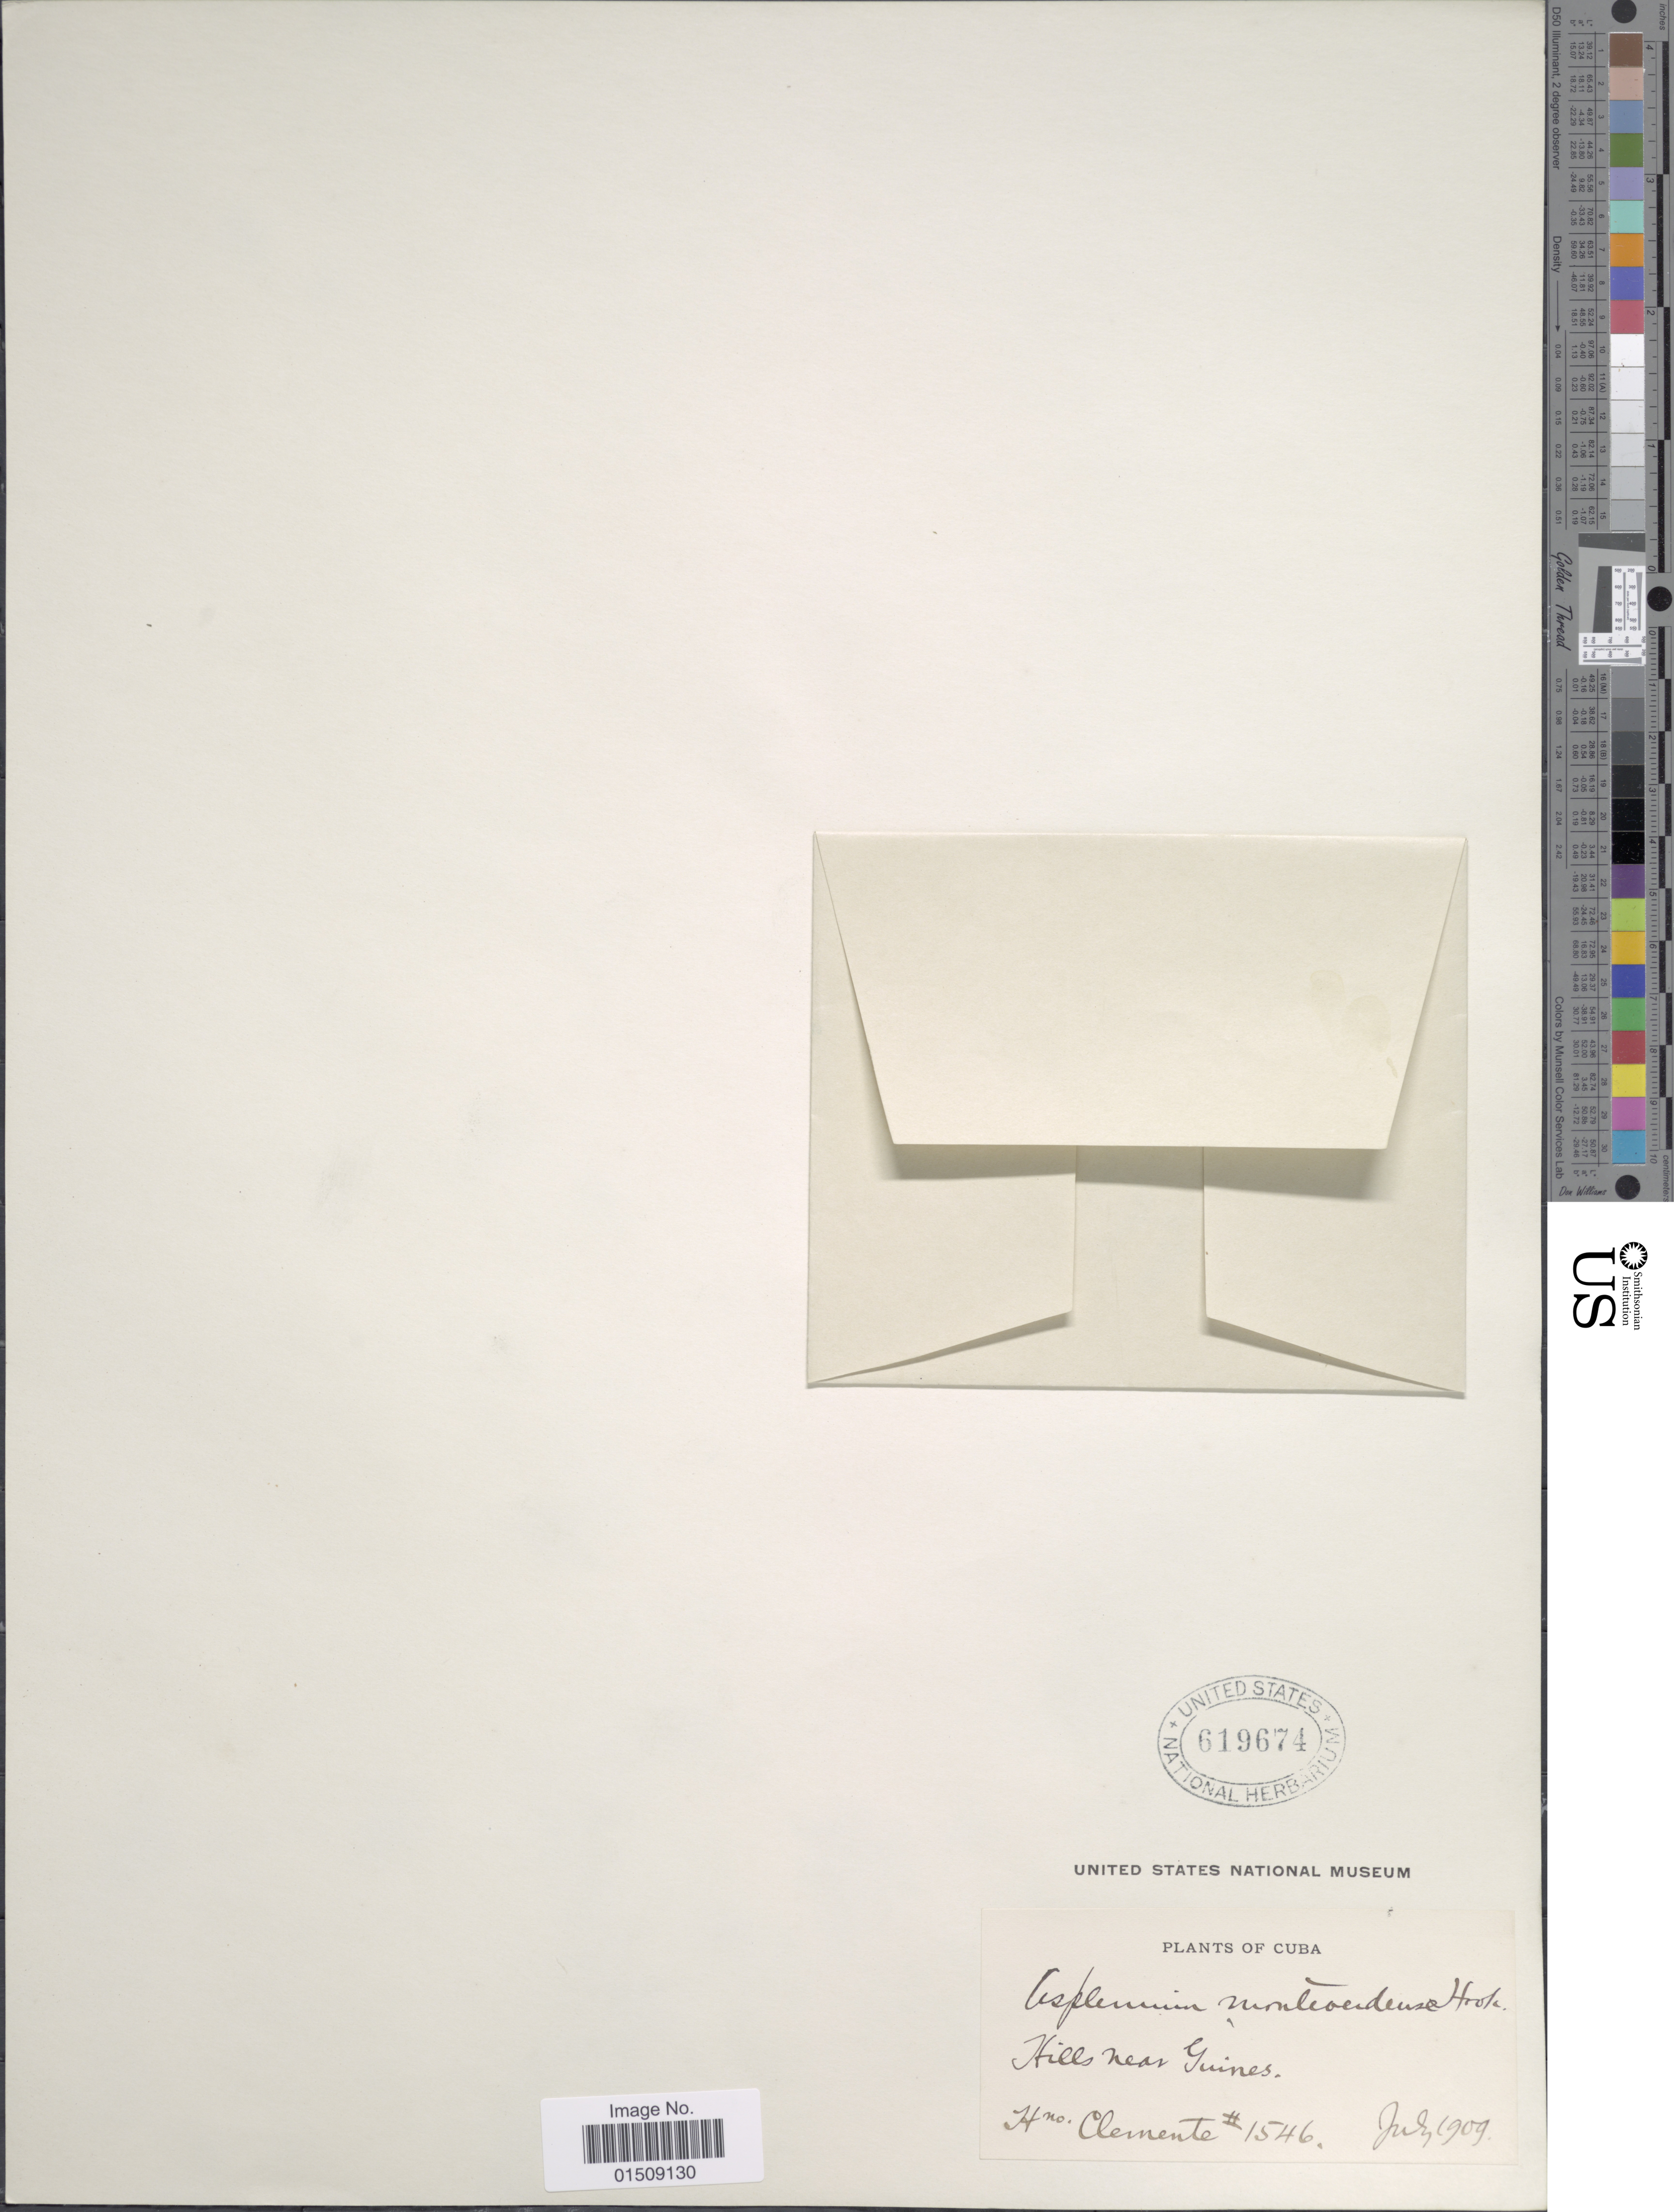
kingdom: Plantae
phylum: Tracheophyta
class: Polypodiopsida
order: Polypodiales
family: Aspleniaceae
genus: Asplenium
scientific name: Asplenium myriophyllum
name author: (Sw.) C. Presl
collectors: B. Clement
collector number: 1546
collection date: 1909-07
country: Cuba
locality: Hills near Guines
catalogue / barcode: US 619674